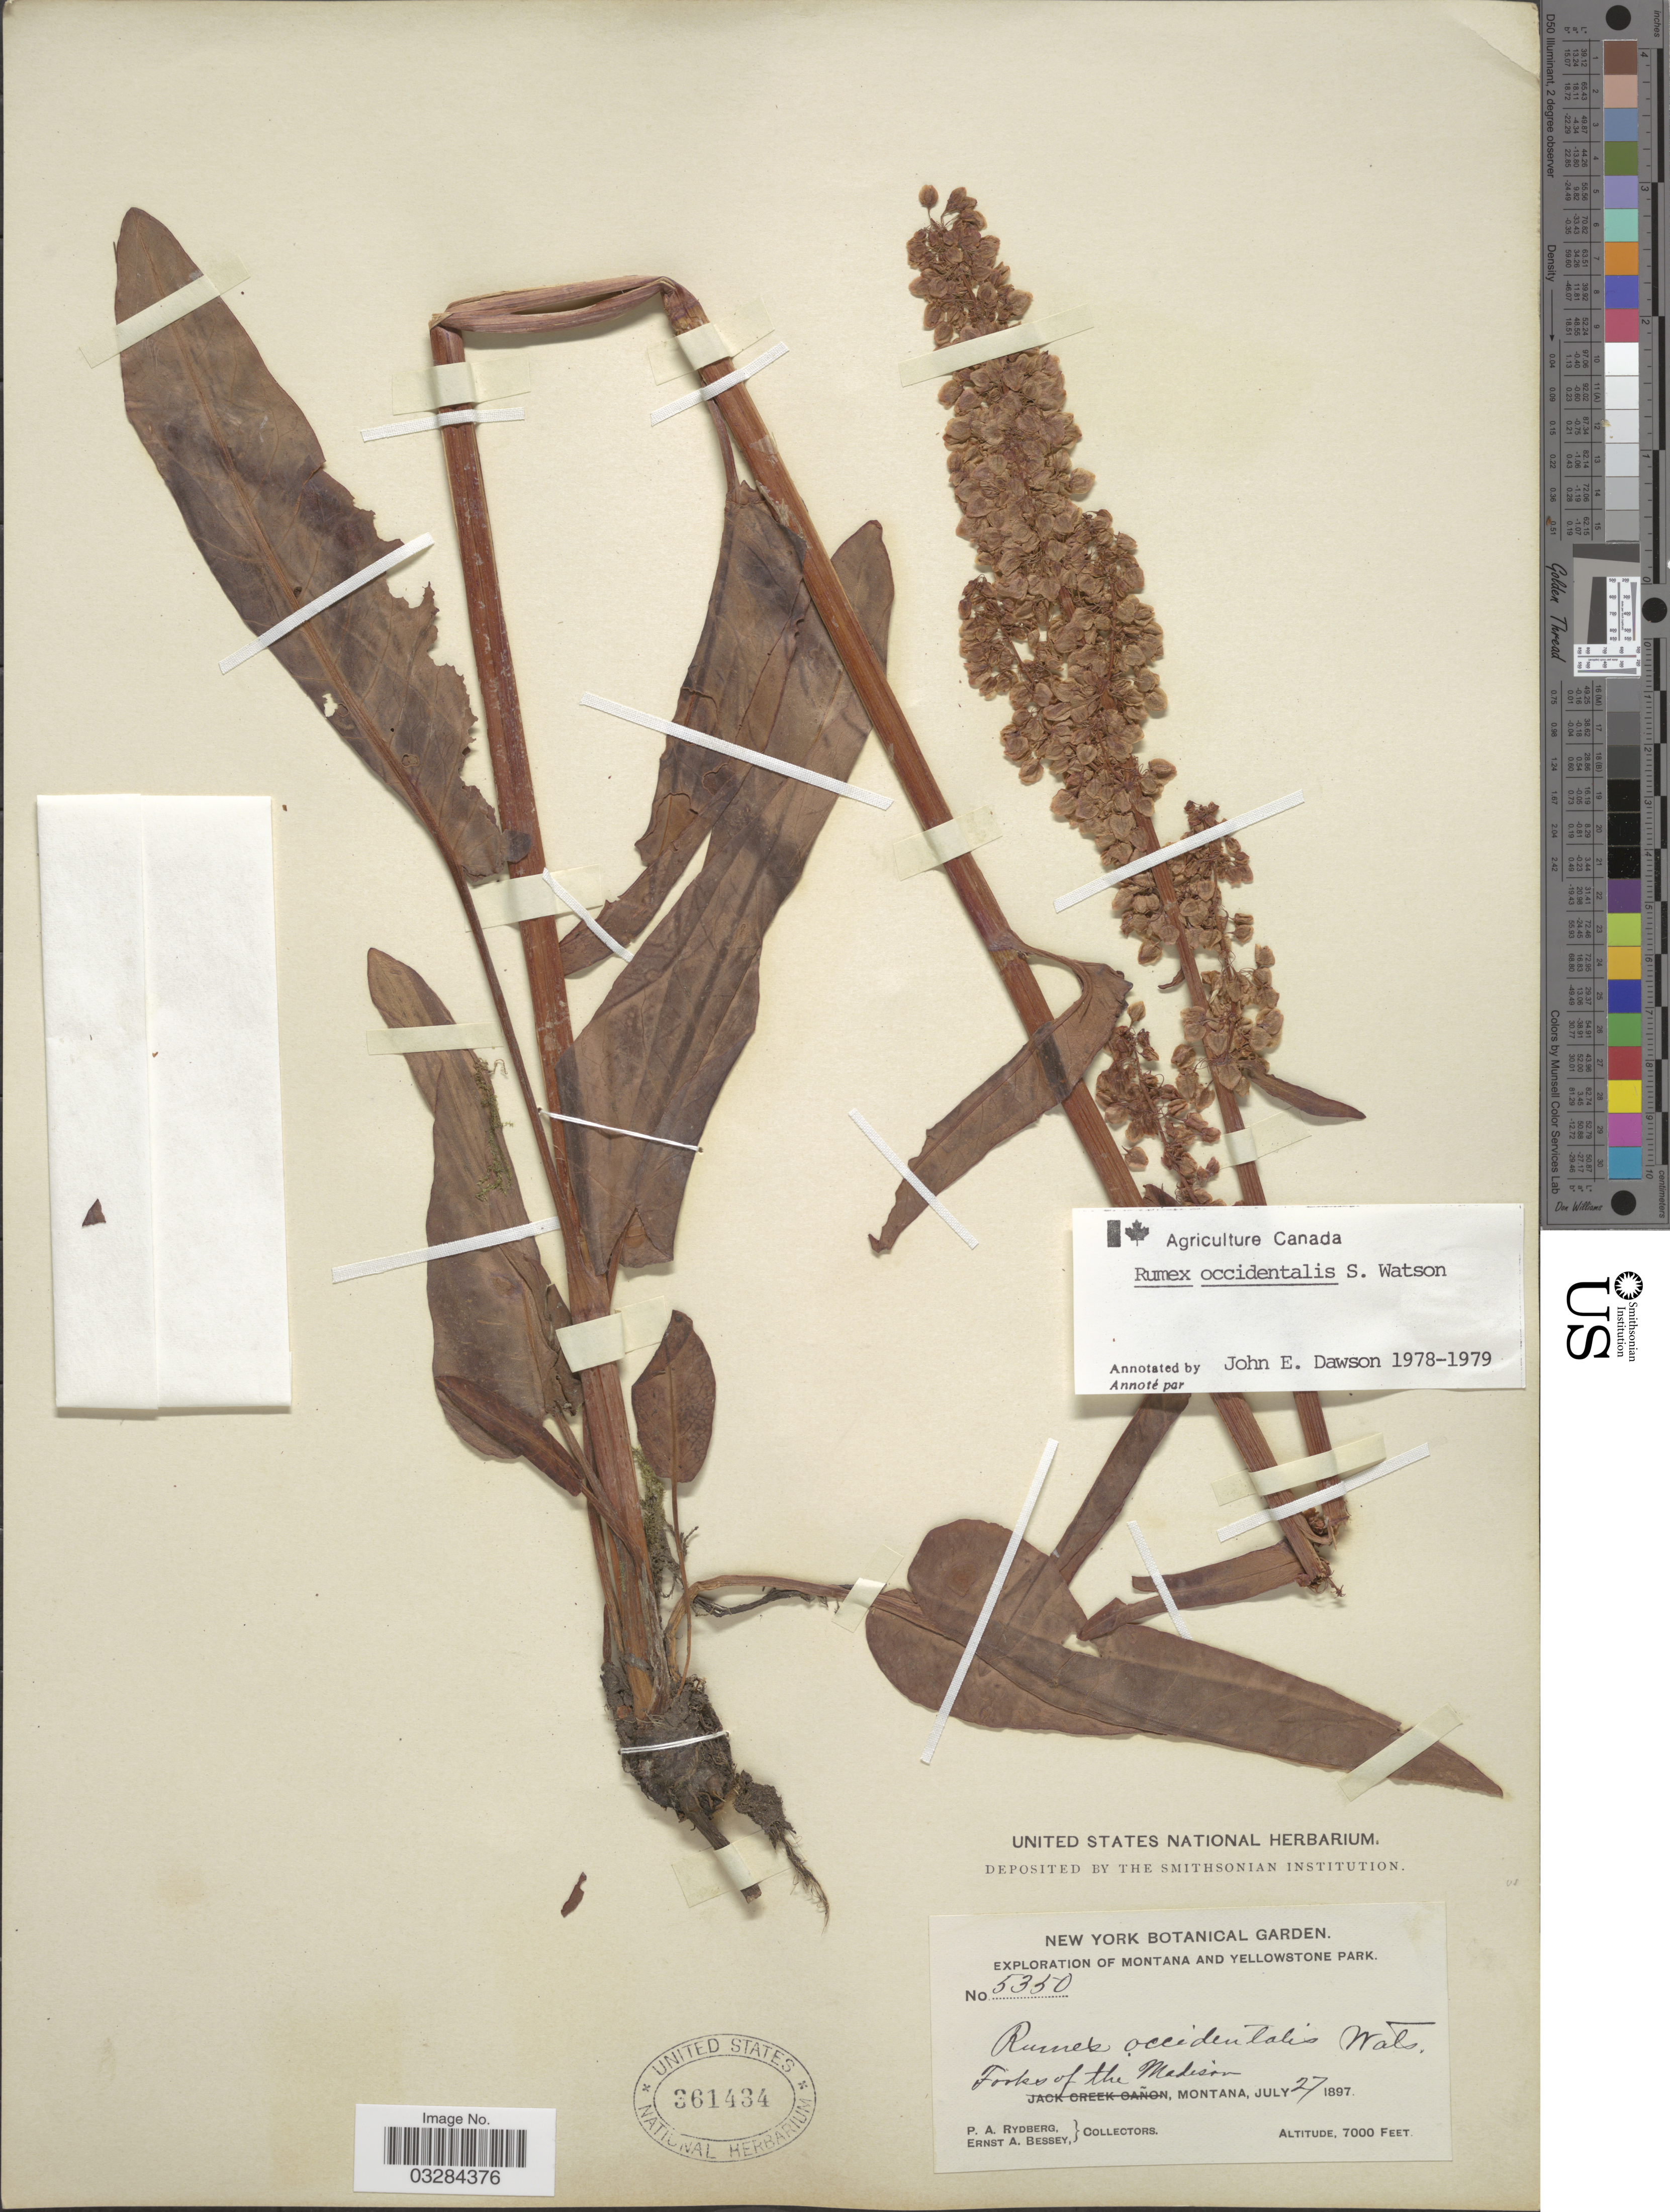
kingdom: Plantae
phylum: Tracheophyta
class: Magnoliopsida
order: Caryophyllales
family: Polygonaceae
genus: Rumex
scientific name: Rumex occidentalis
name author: S. Watson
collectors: P. A. Rydberg & E. A. Bessey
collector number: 5350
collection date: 1897-07-27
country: United States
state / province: Montana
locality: Montana and Yellowstone Park. Forks of the Madison.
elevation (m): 2134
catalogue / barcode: US 361434